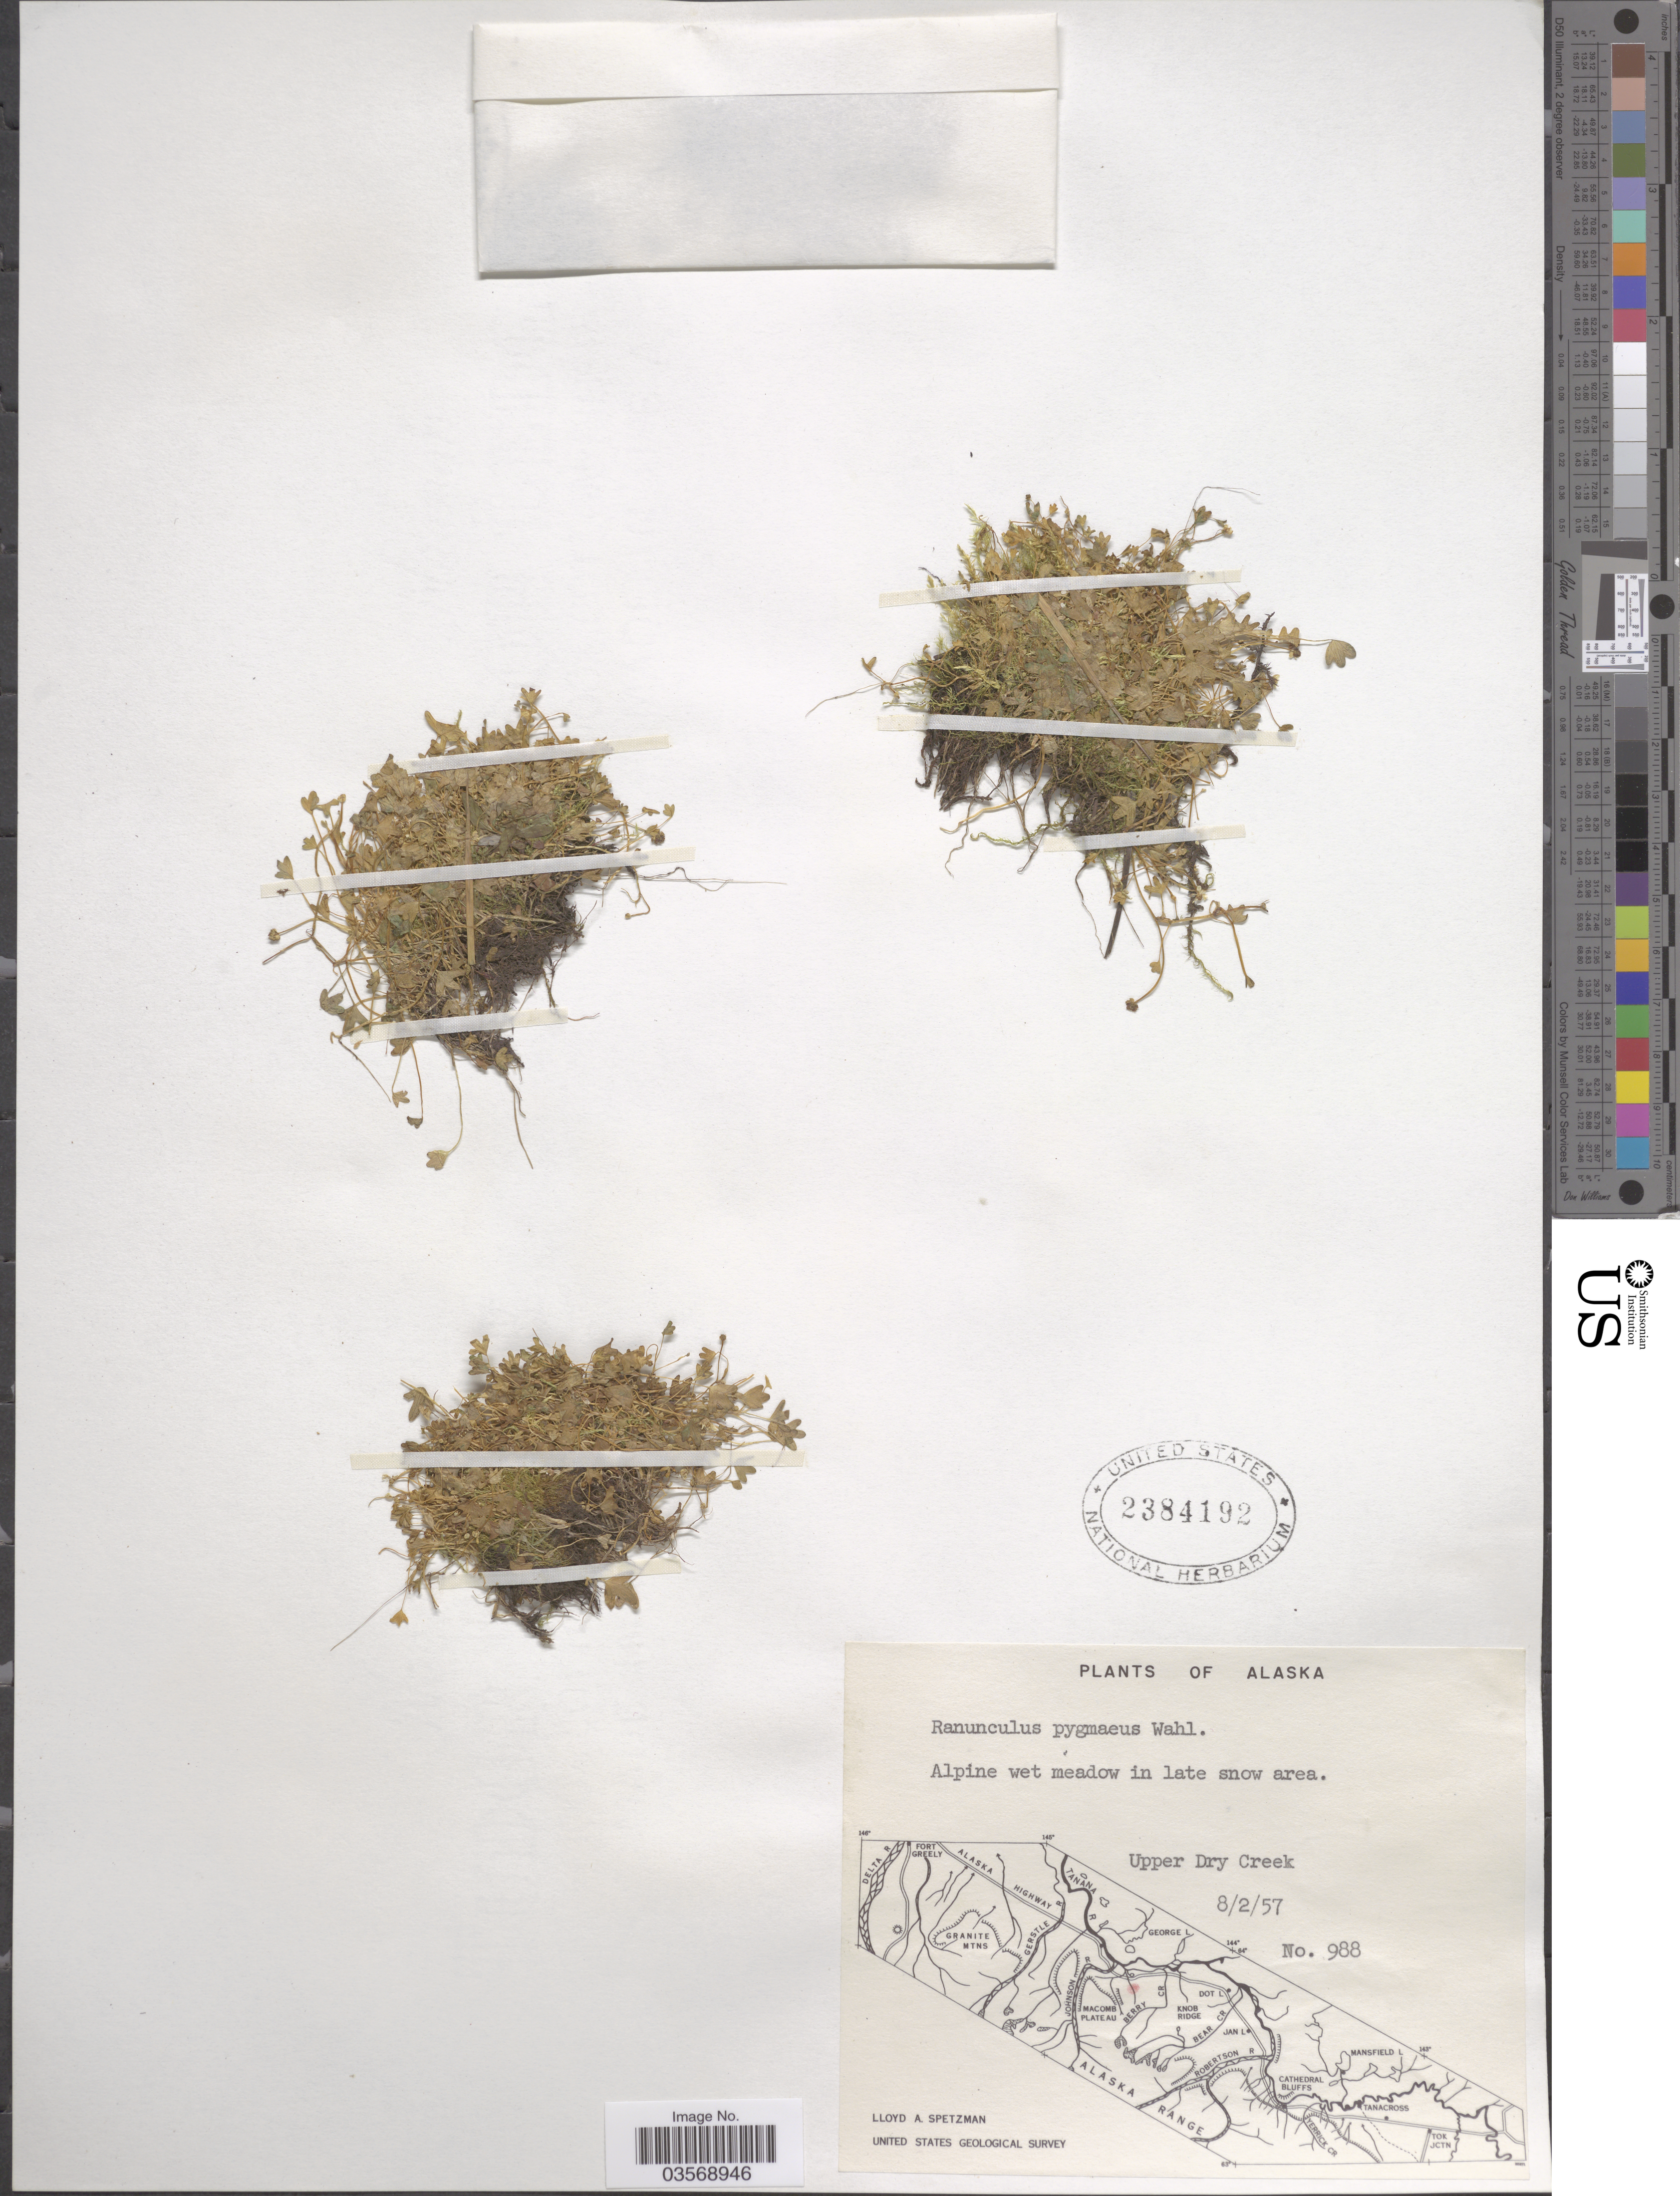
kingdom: Plantae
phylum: Tracheophyta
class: Magnoliopsida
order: Ranunculales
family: Ranunculaceae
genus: Ranunculus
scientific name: Ranunculus pygmaeus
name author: Wahlenb.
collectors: L. Spetzman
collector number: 988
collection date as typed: Transcribed d/m/y: 2/8/57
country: United States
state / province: Alaska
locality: Upper Dry Creek.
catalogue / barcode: US 2384192